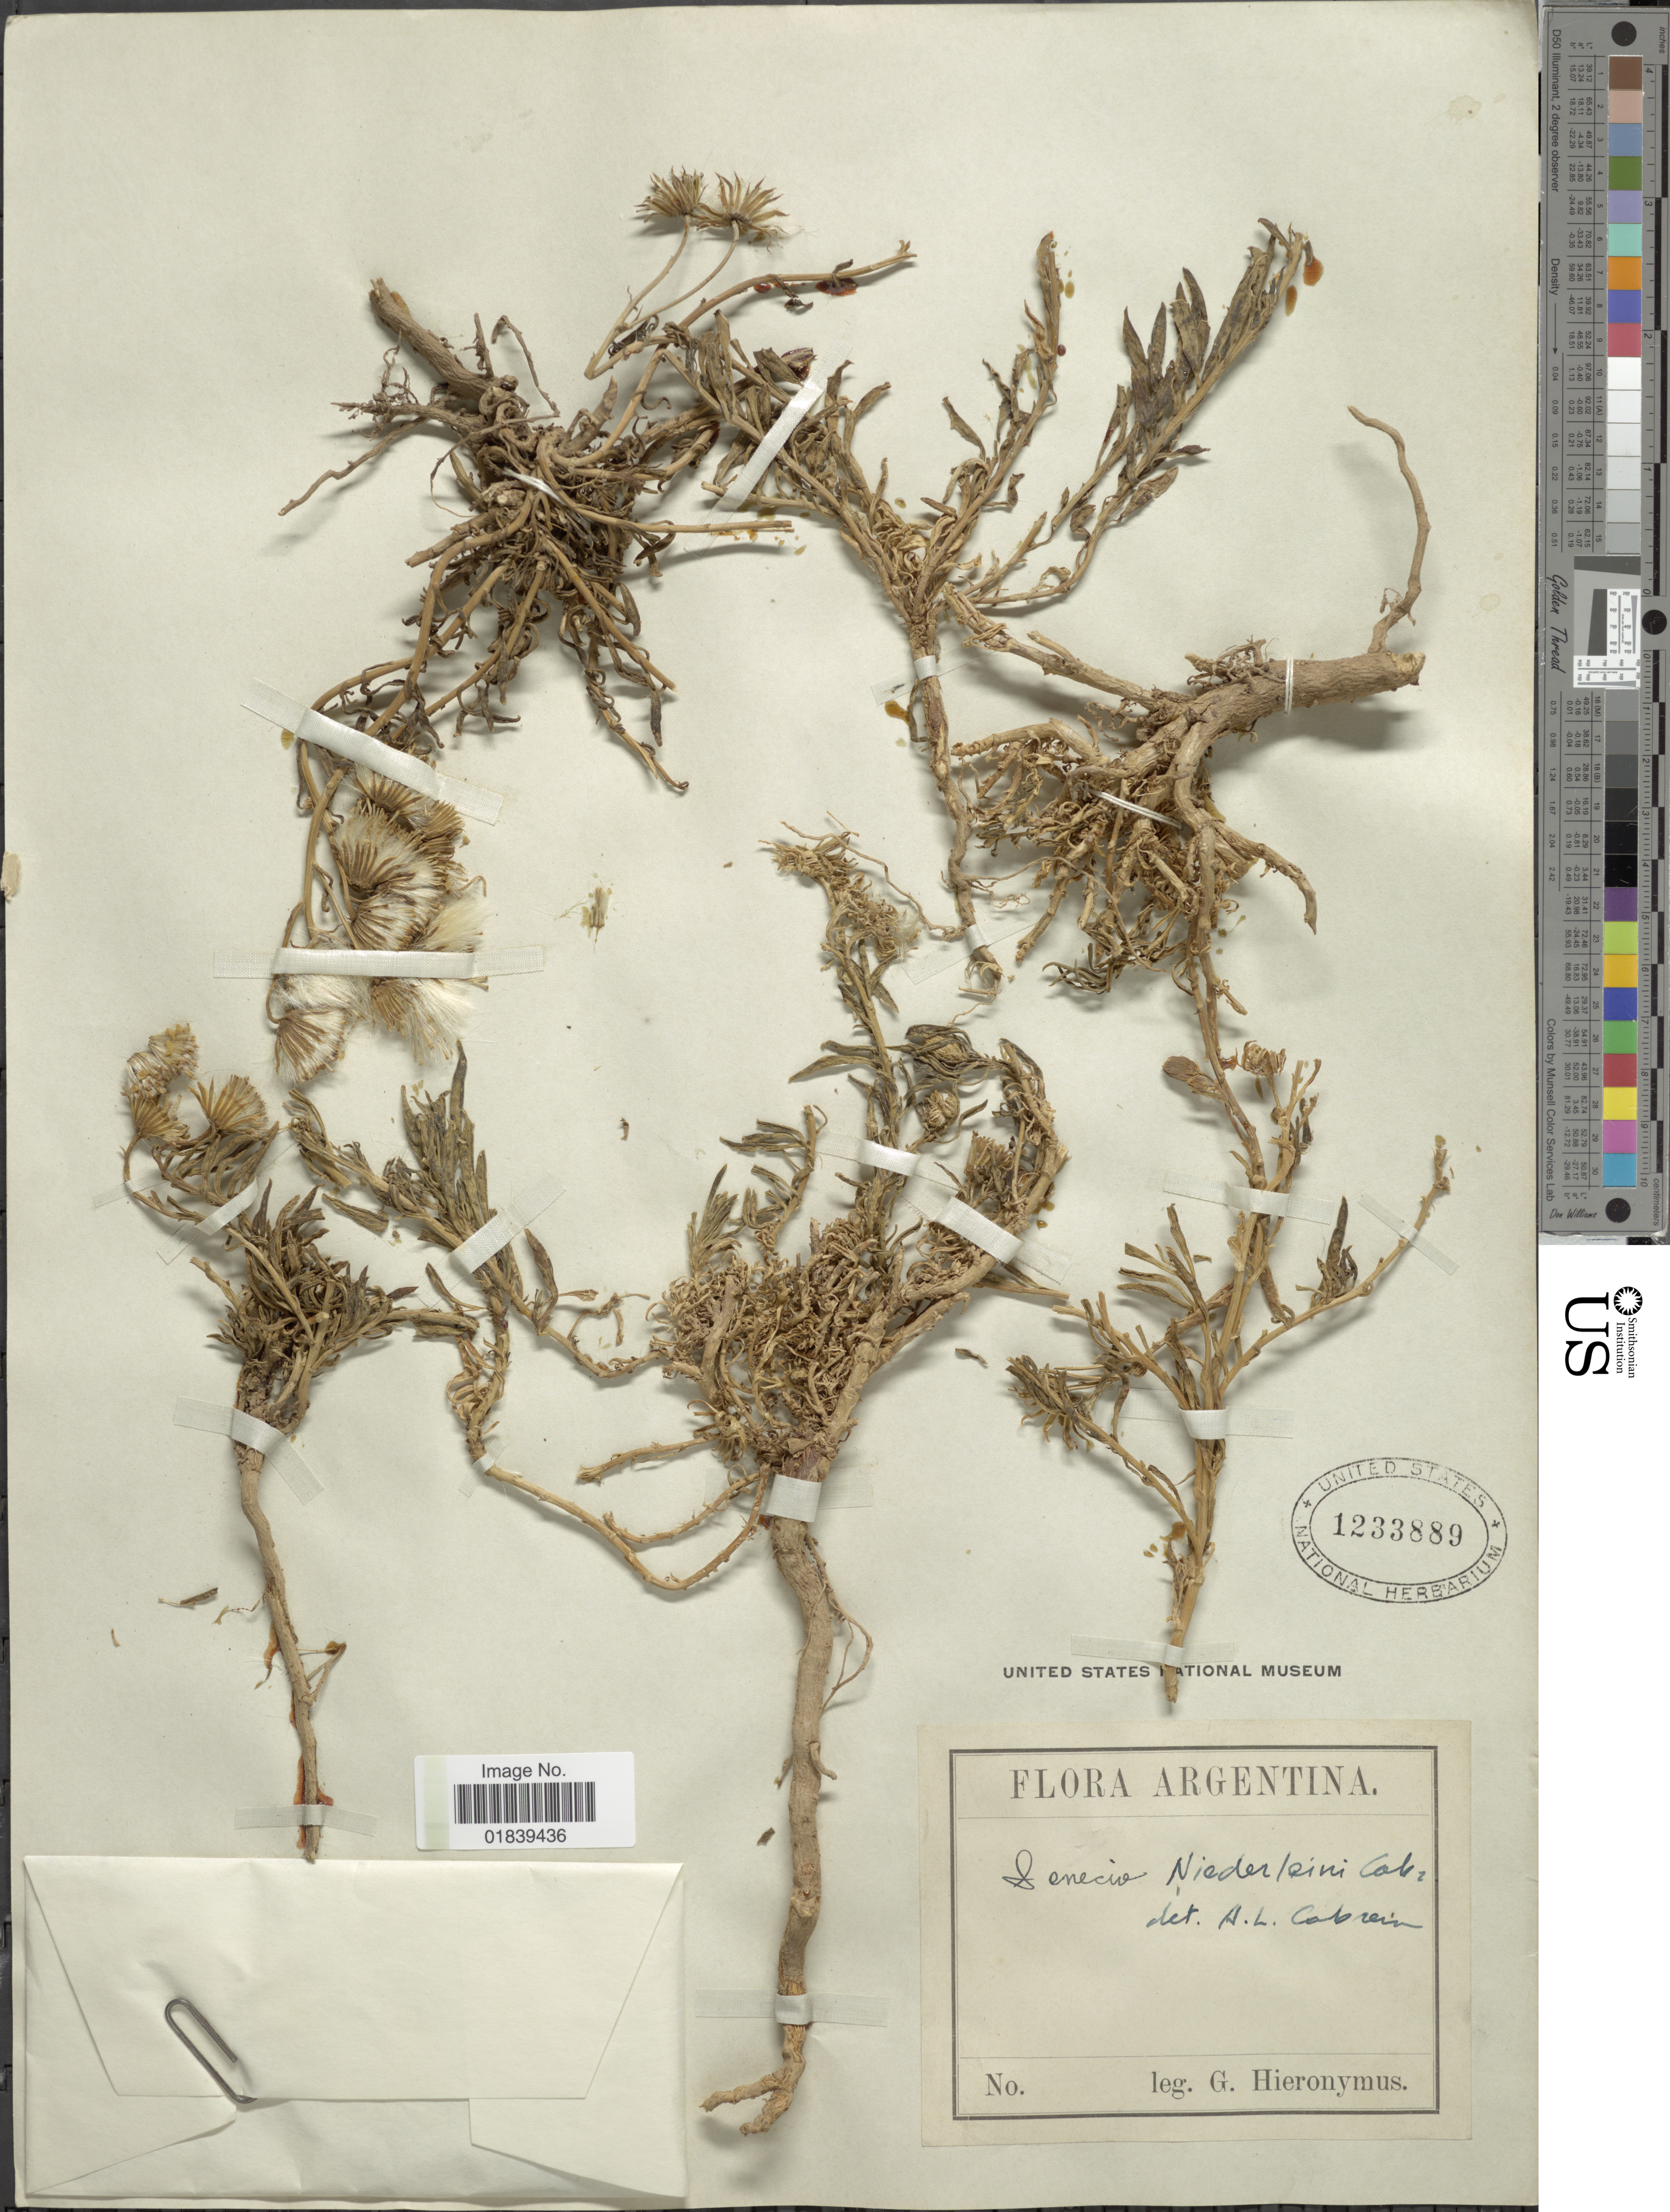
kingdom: Plantae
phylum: Tracheophyta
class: Magnoliopsida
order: Asterales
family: Asteraceae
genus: Senecio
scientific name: Senecio niederleinii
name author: Cabrera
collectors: G. H. Hieronymus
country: Argentina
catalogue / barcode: US 1233889